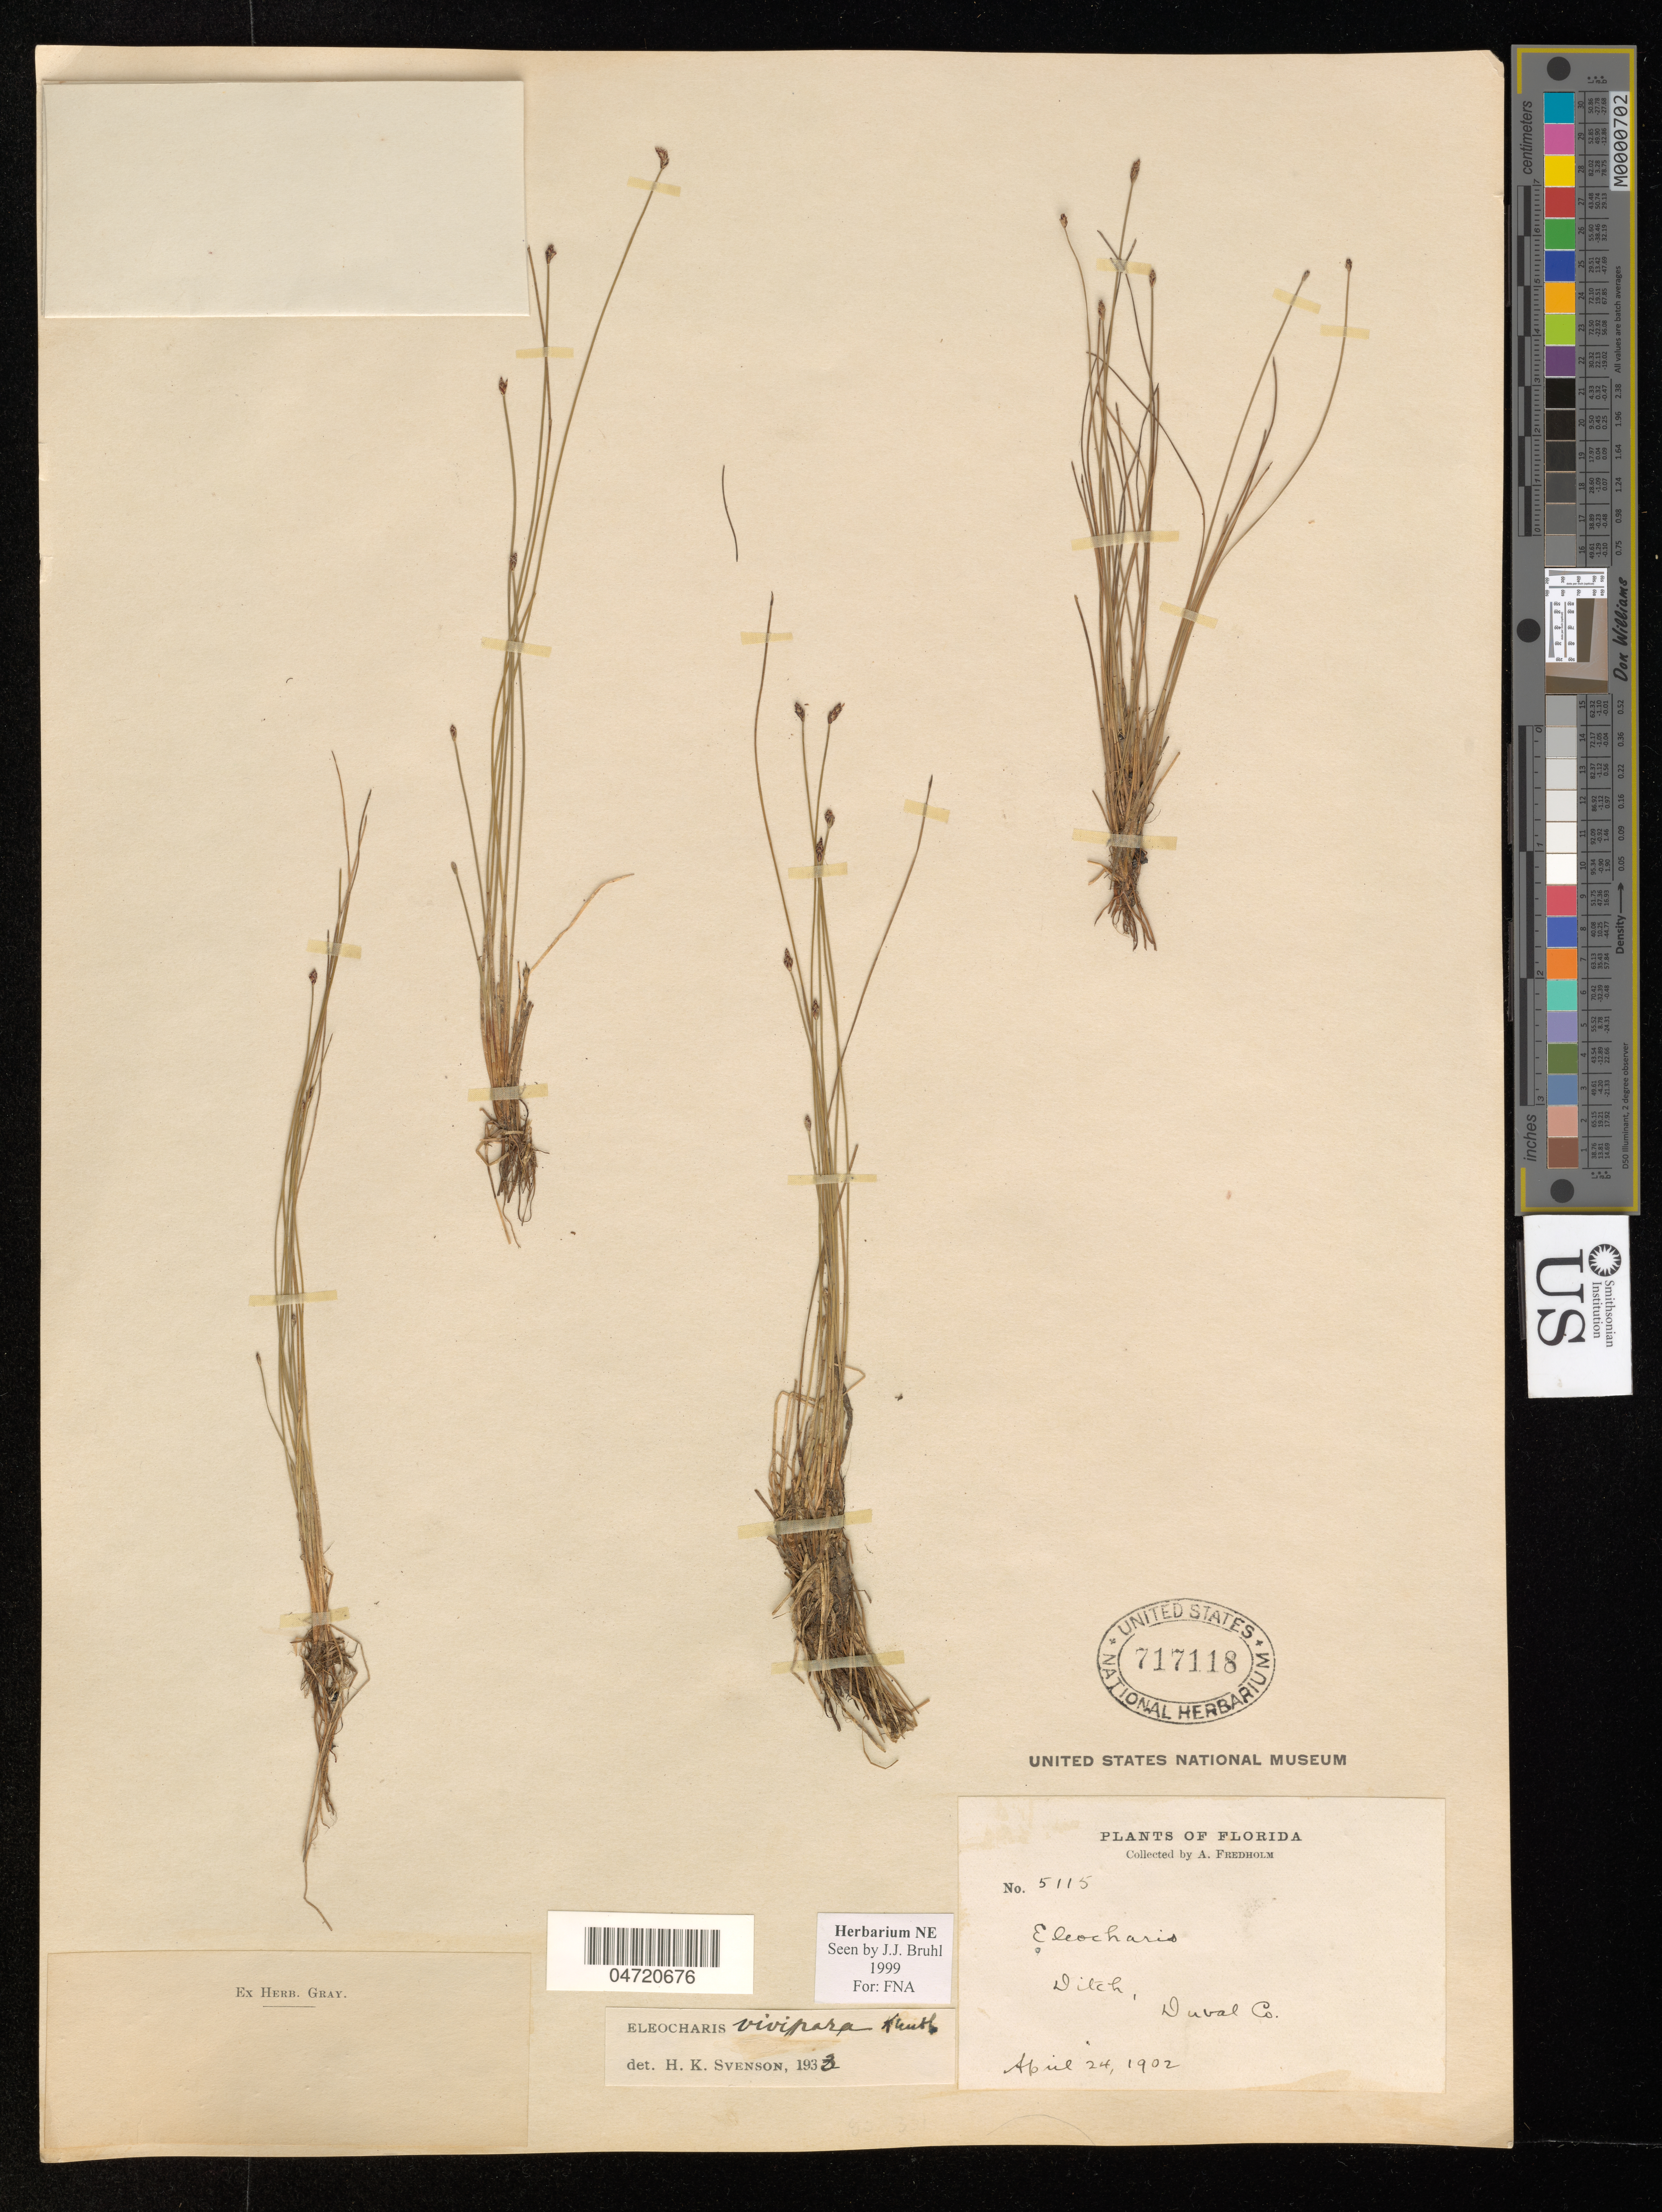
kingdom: Plantae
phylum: Tracheophyta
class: Liliopsida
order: Poales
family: Cyperaceae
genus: Eleocharis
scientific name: Eleocharis vivipara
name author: Link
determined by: Bruhl, J. J., (NE), University of New England (AUSTRALIA)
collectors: A. J. Fredholm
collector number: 5115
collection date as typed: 24 Apr 1902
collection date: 1902-04-24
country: United States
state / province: Florida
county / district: Duval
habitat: Ditch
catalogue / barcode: US 717118